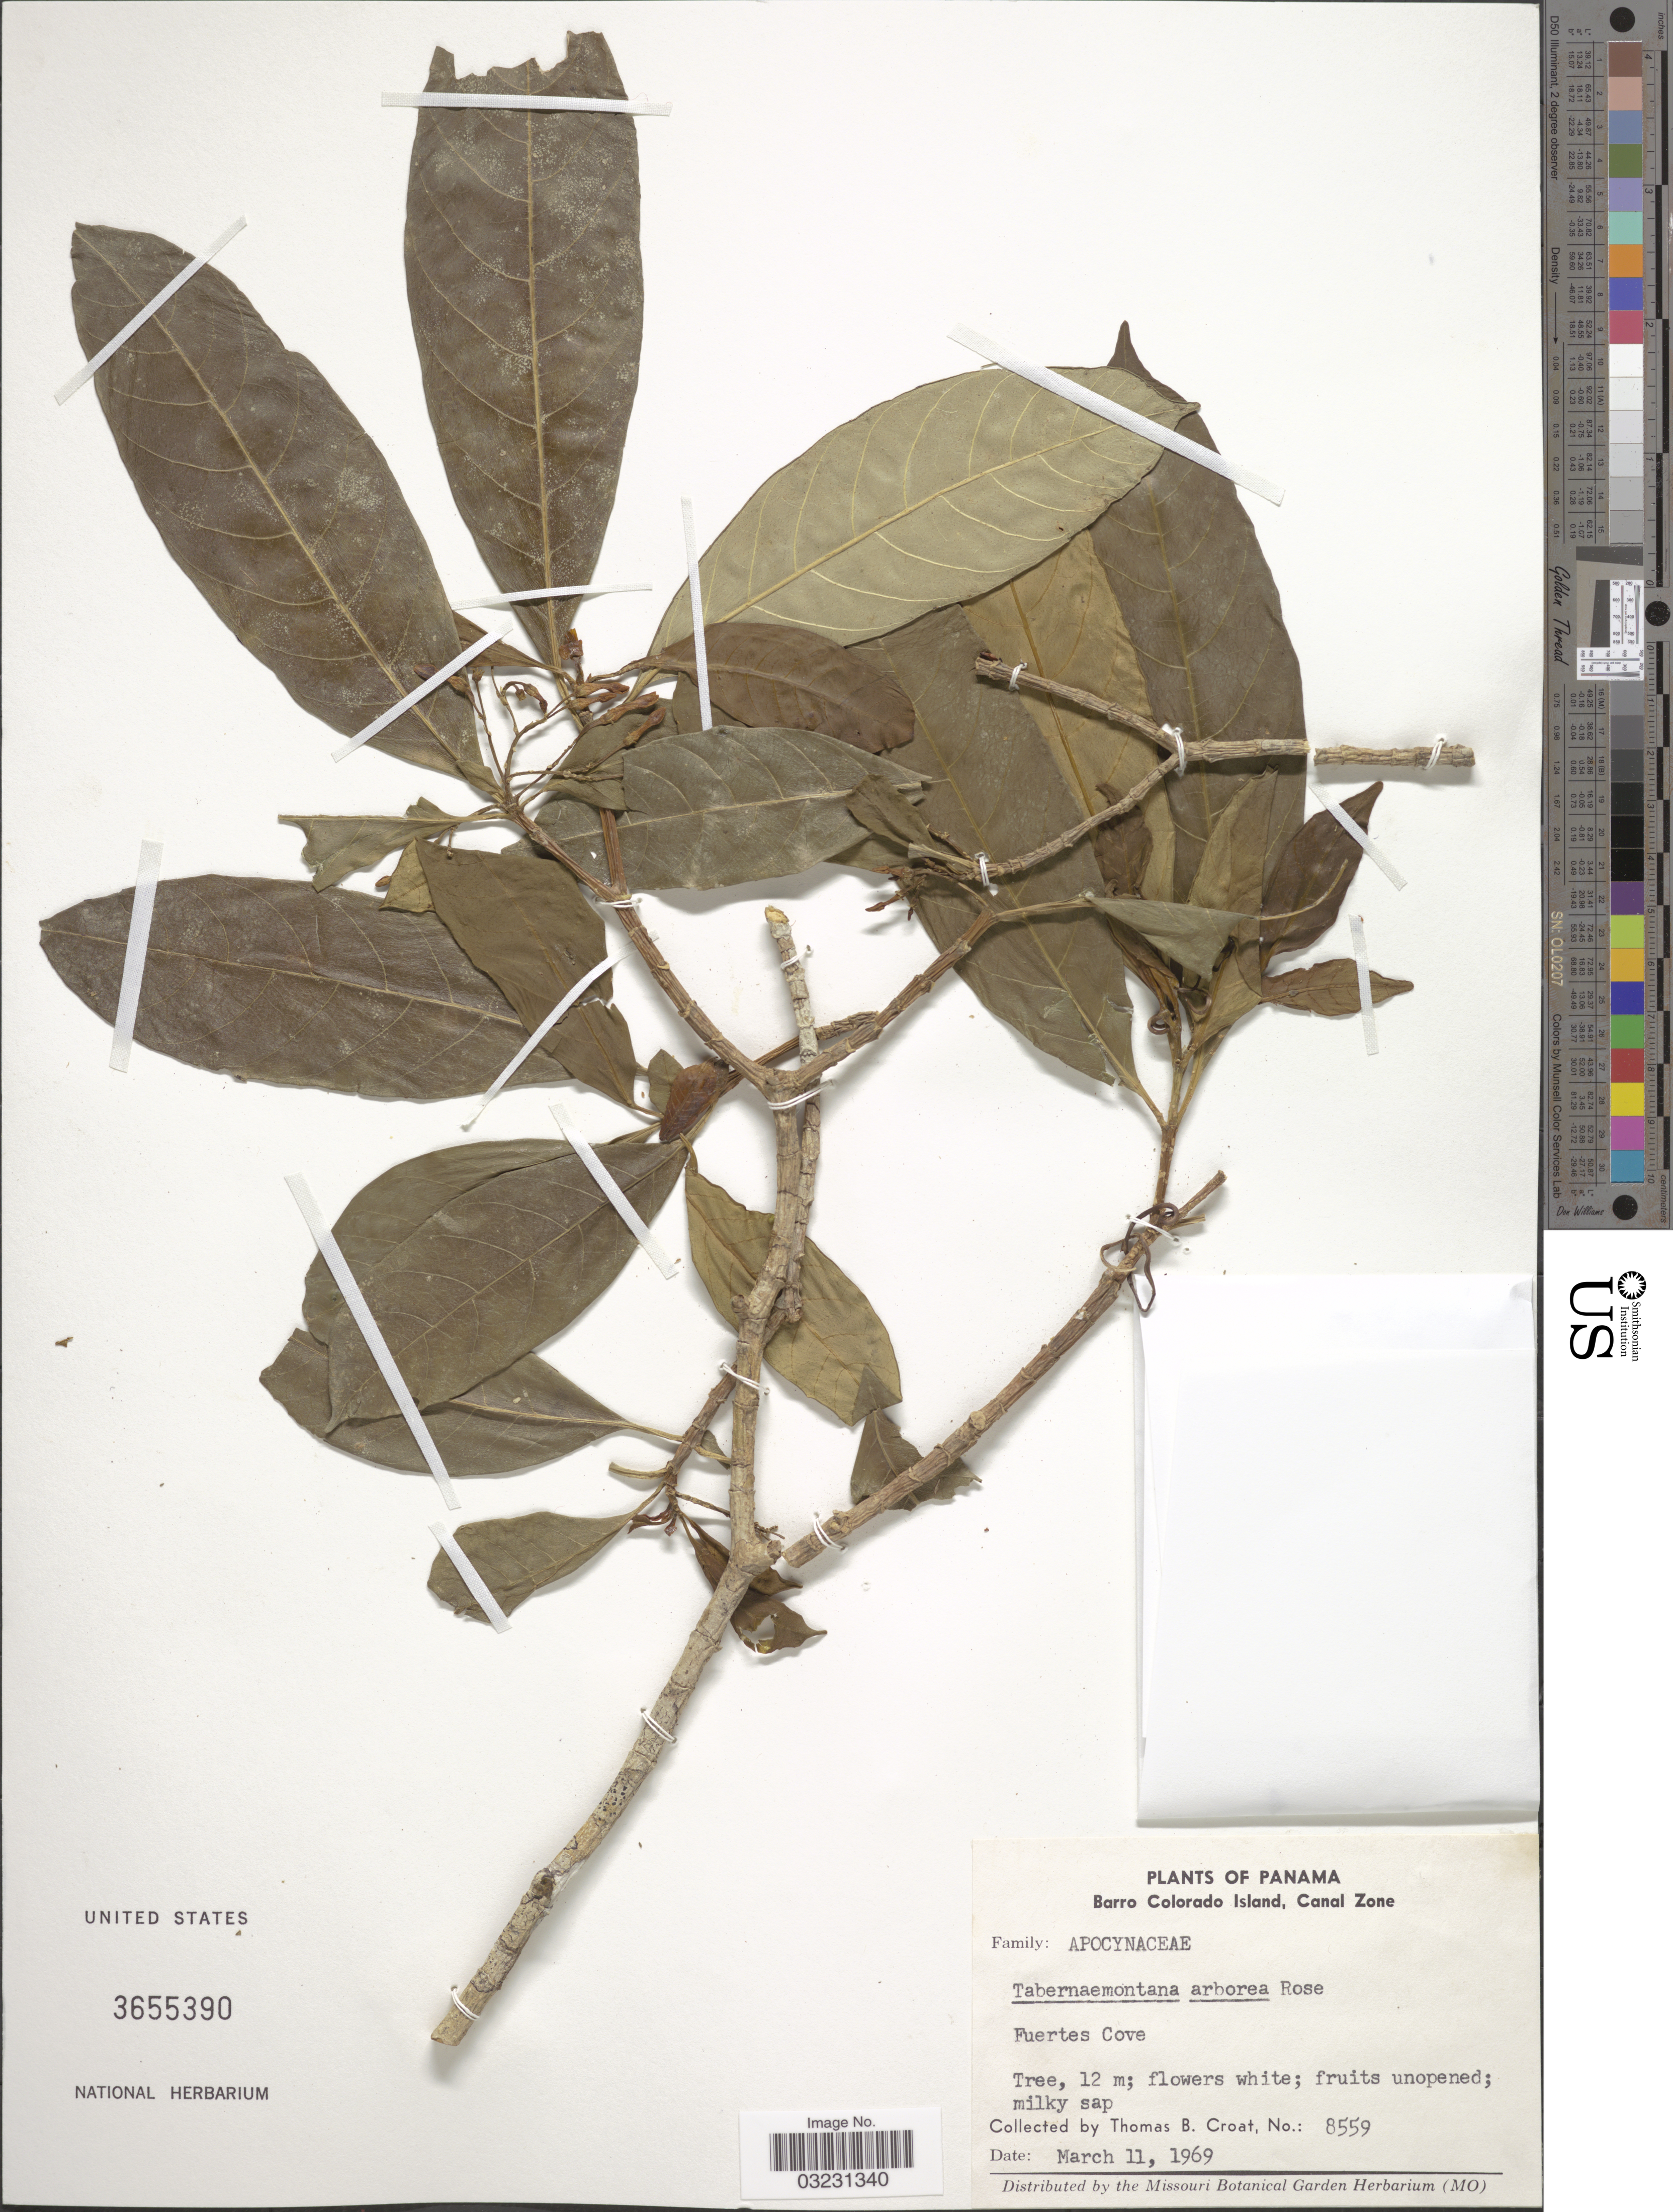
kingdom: Plantae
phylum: Tracheophyta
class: Magnoliopsida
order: Gentianales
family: Apocynaceae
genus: Tabernaemontana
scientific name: Tabernaemontana arborea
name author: Rose in Donn. Sm.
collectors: T. B. Croat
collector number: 8559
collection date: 1969-03-11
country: Panama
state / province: Panamá Oeste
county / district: Canal Zone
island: Barro Colorado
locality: Barro Colorado Island, Canal Zone, Fuertes Cove.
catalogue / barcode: US 3655390